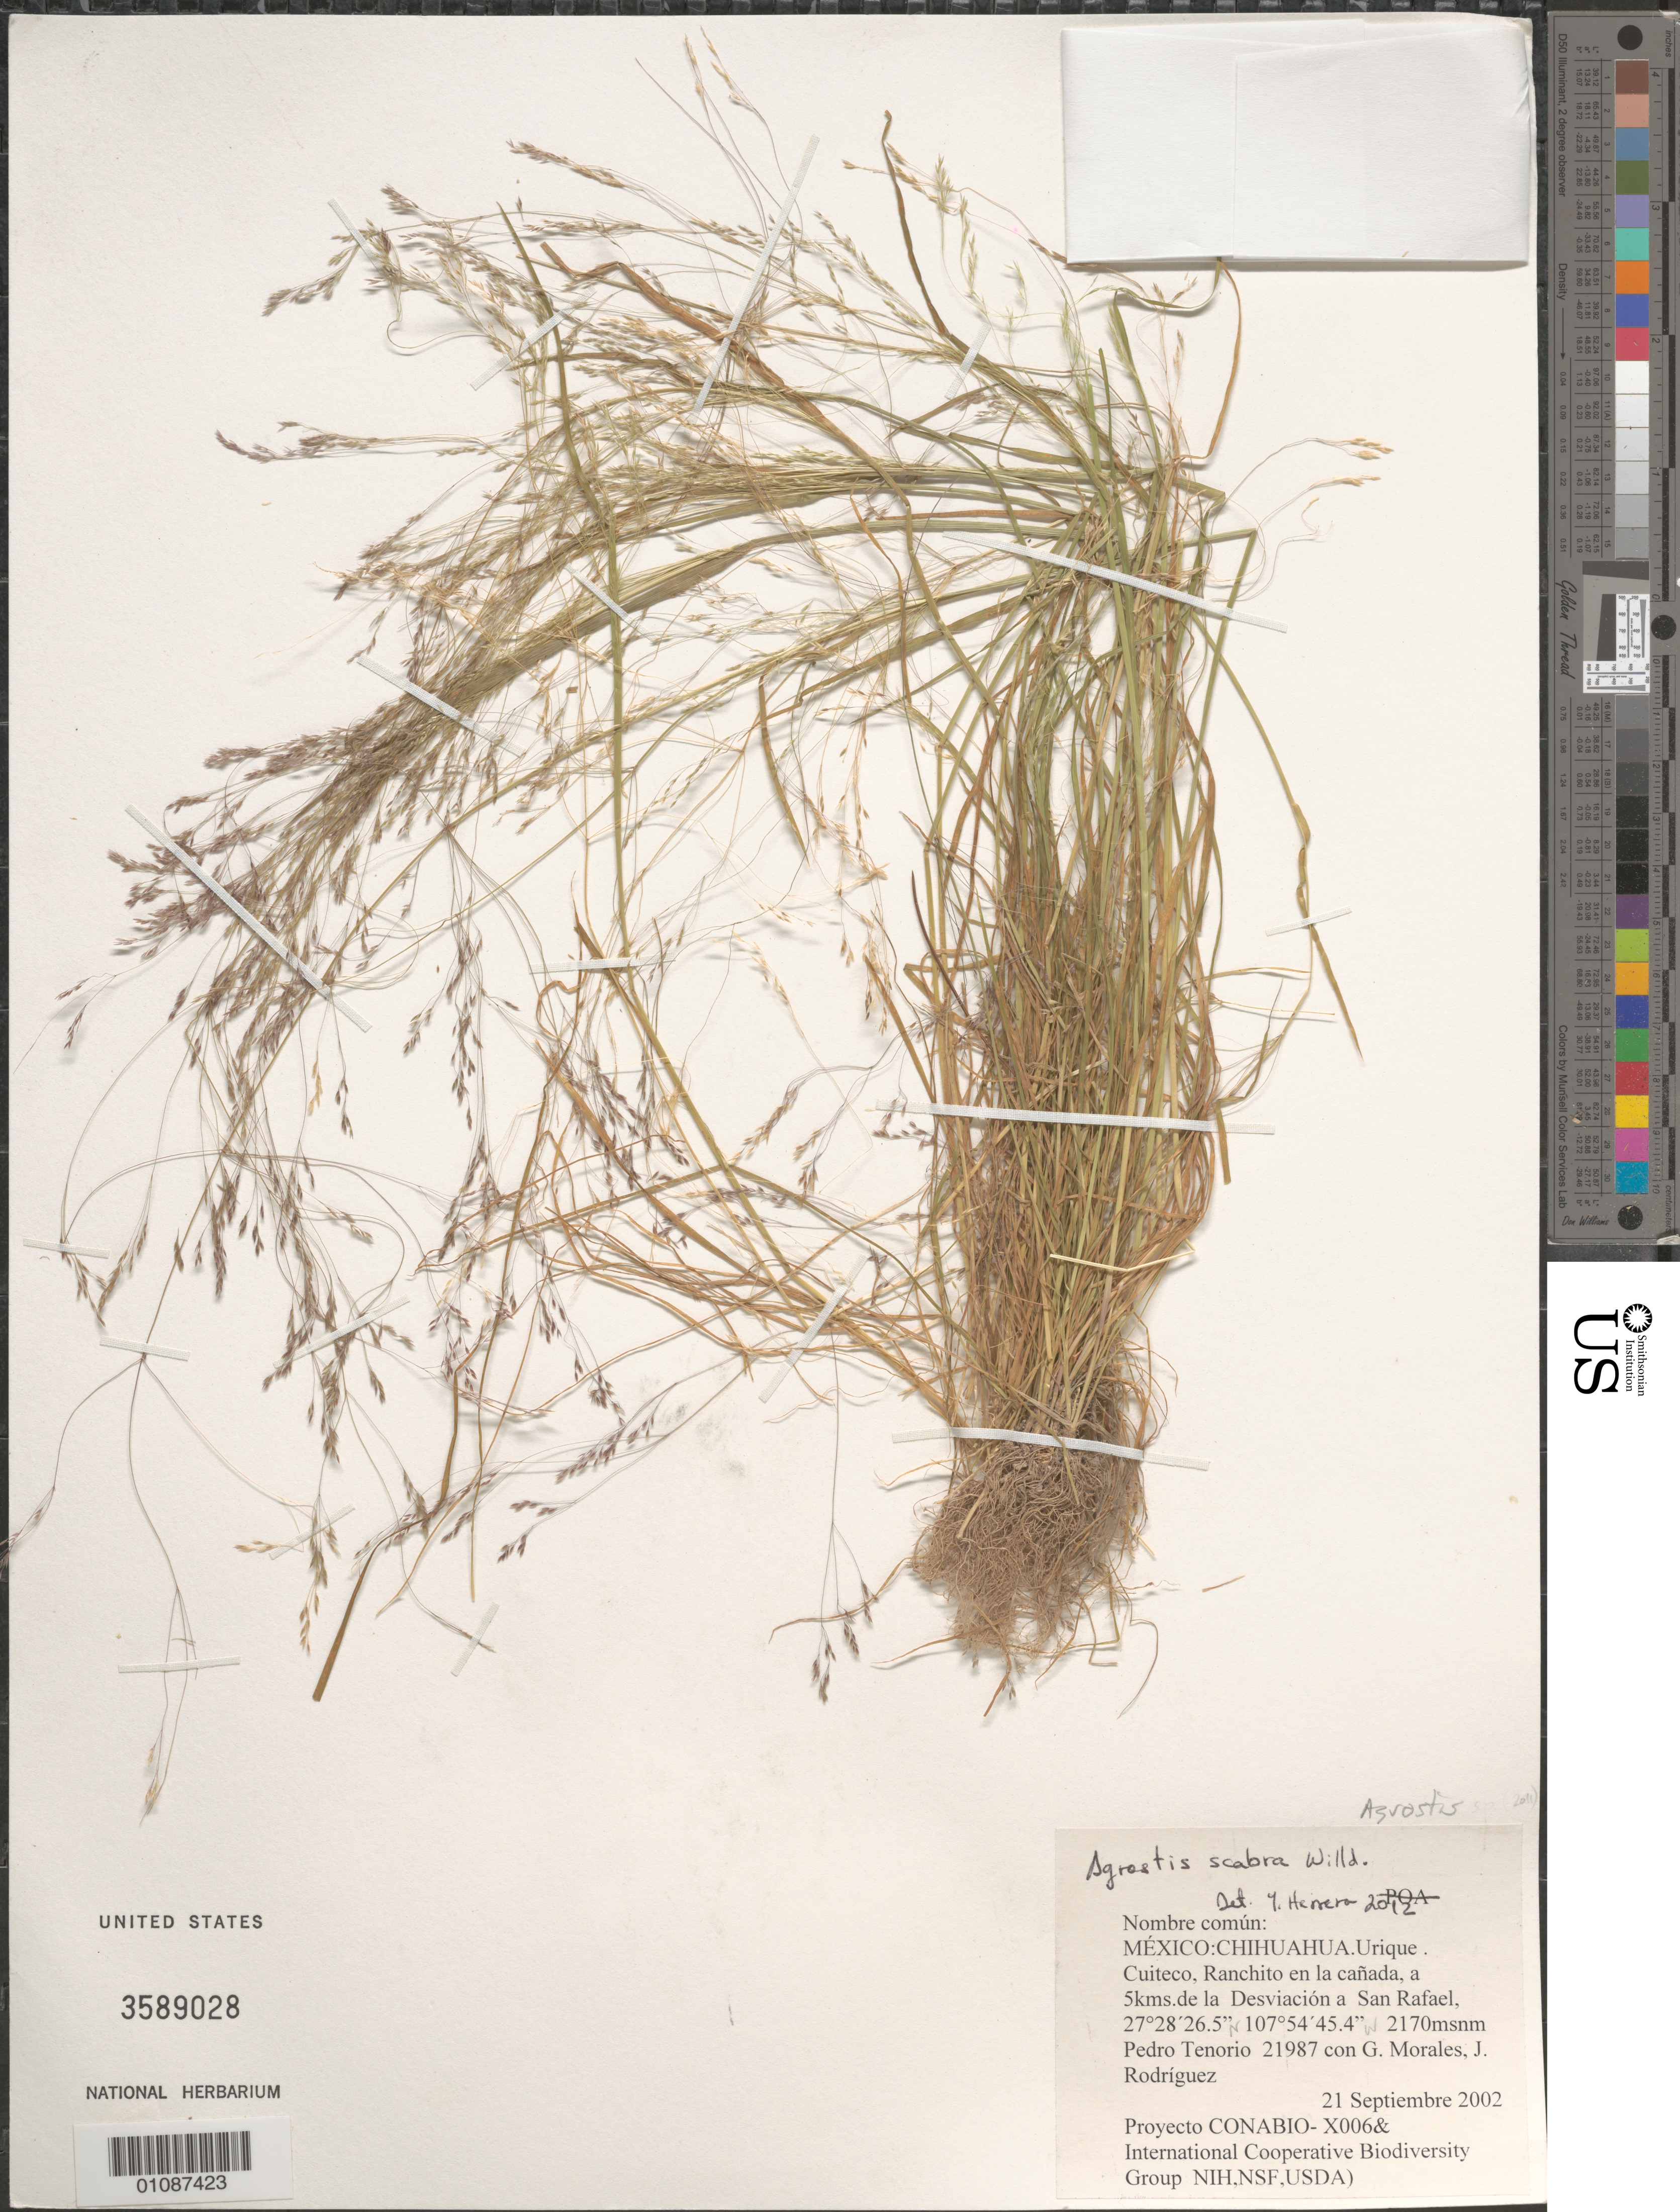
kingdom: Plantae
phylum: Tracheophyta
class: Liliopsida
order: Poales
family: Poaceae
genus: Agrostis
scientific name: Agrostis scabra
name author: Willd.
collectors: P. Tenorio L., G. Morales & J. Rodríguez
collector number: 21987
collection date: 2002-09-21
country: Mexico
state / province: Chihuahua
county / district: Urique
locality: Cuiteco, Ranchito en la canada, a 5 kms de la Desviacion a San Rafael.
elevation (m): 2170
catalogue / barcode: US 3589028